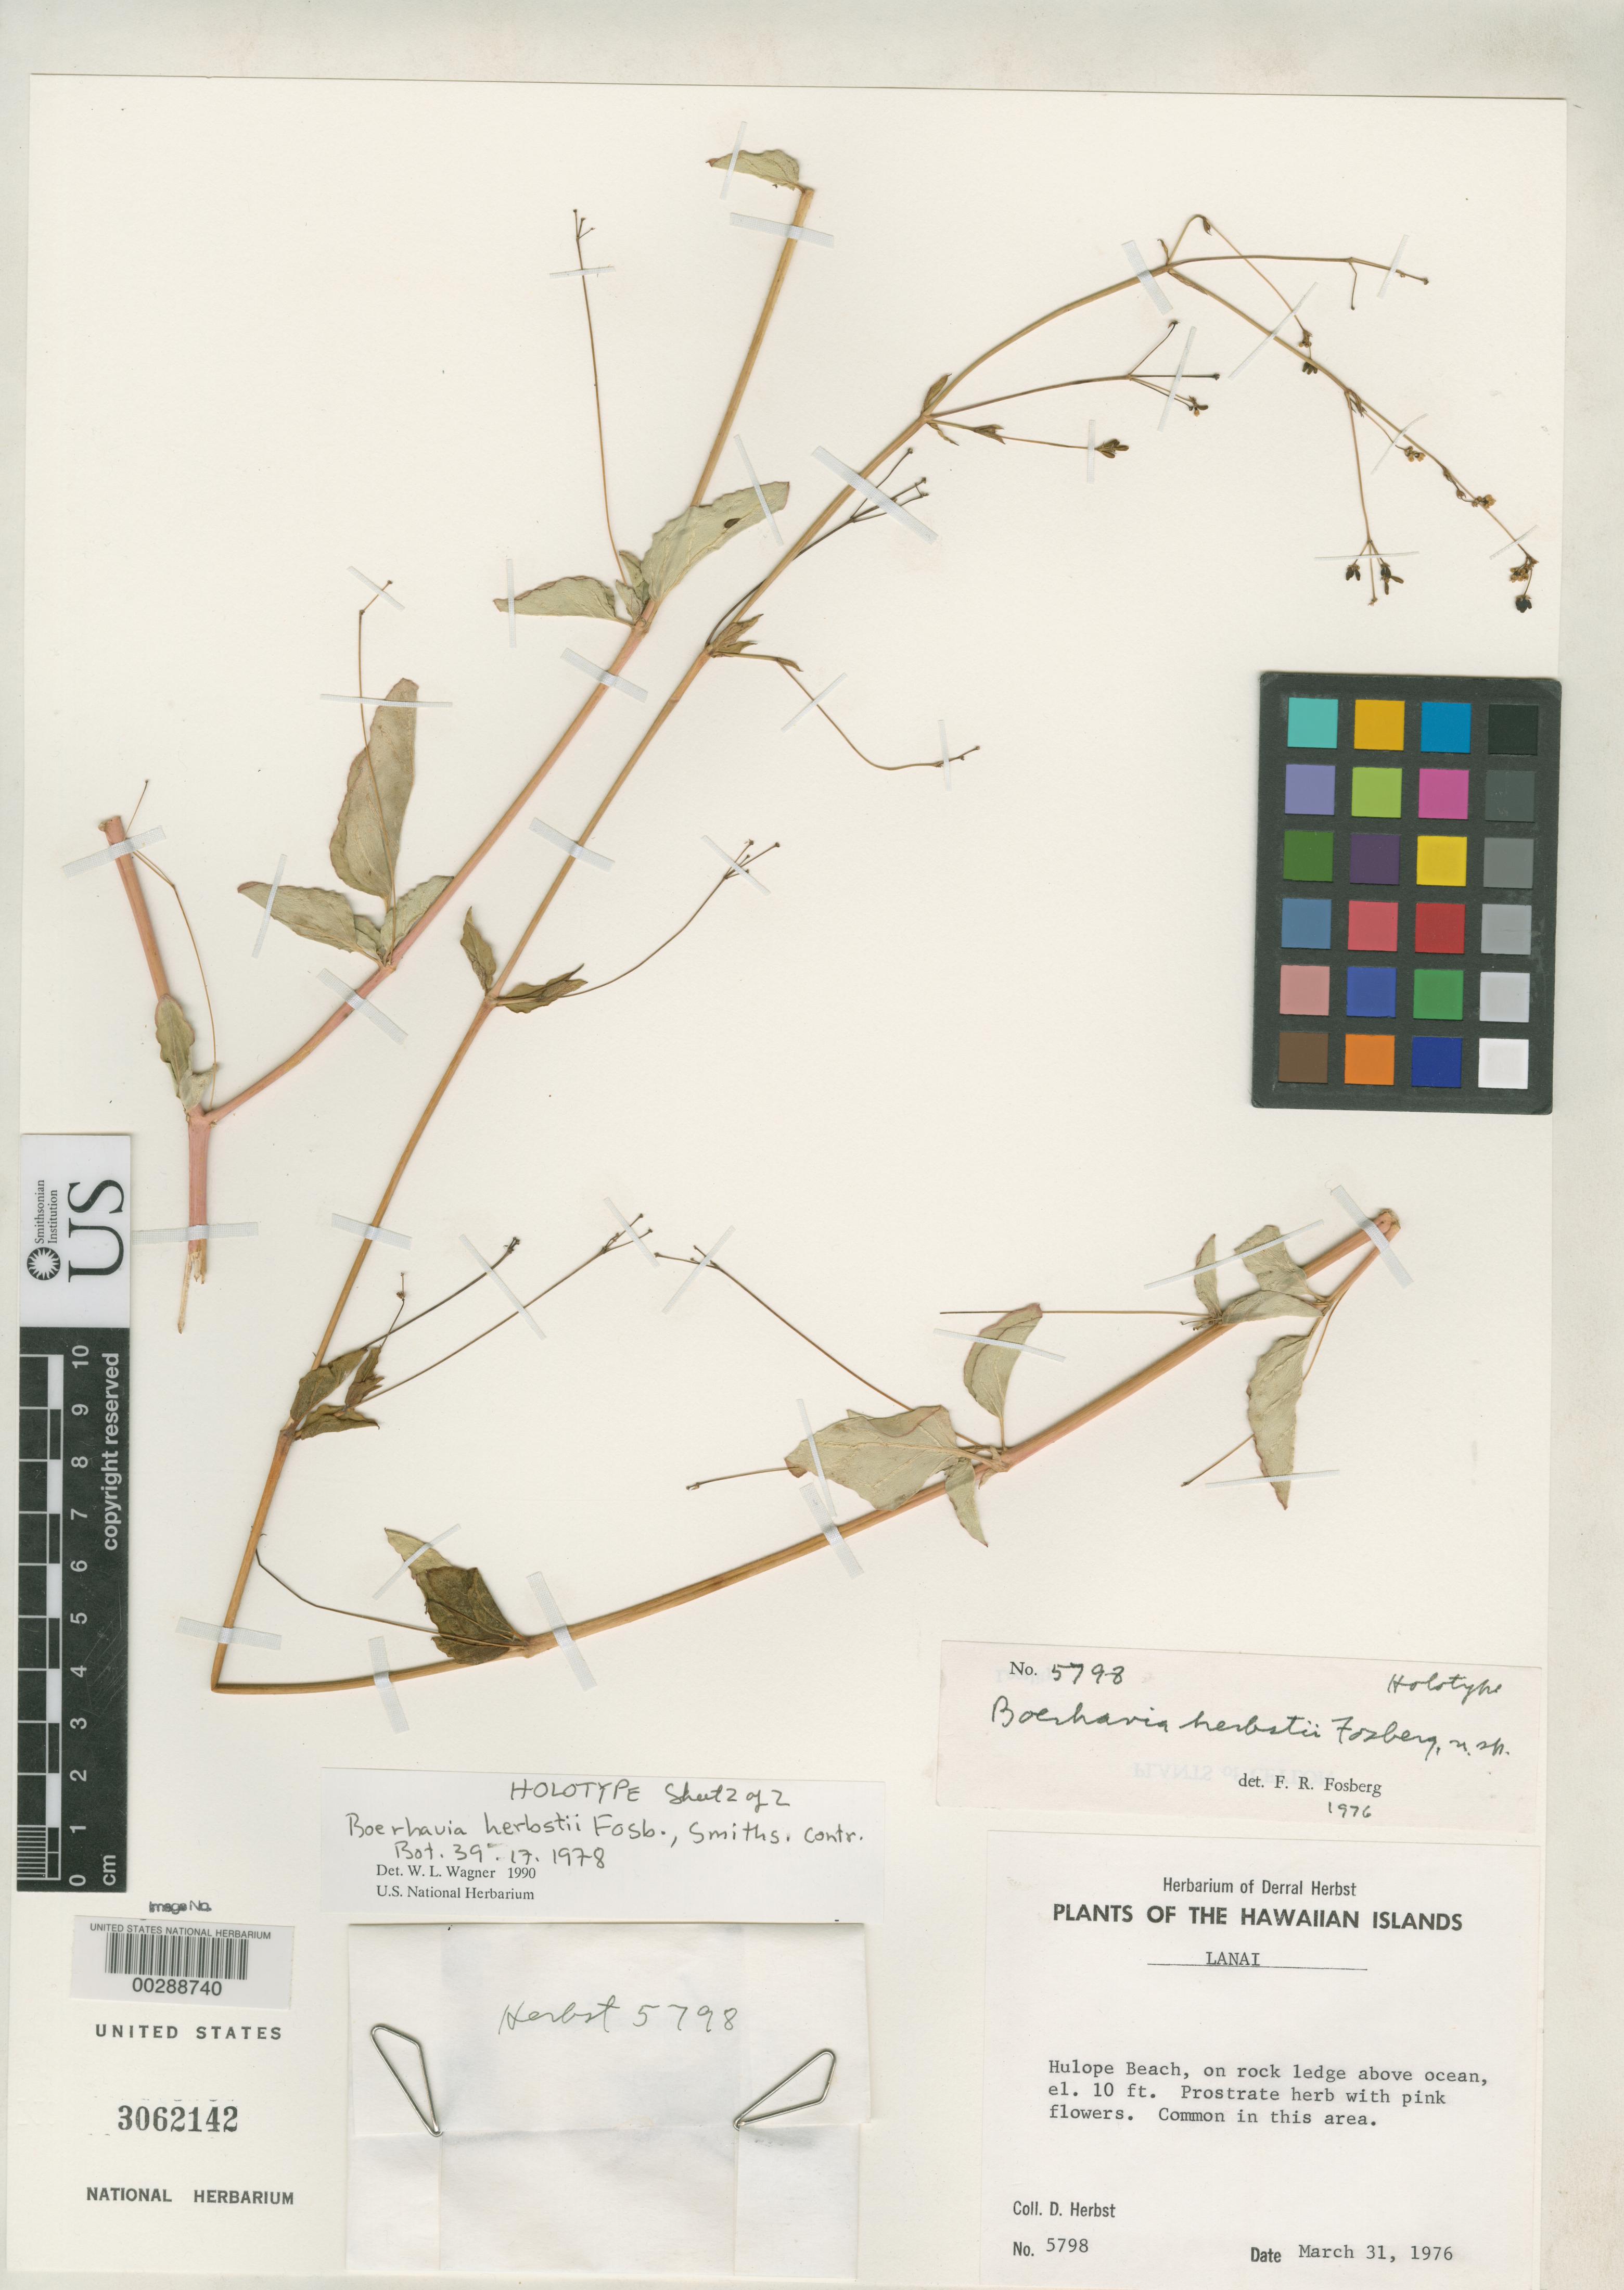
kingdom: Plantae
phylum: Tracheophyta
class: Magnoliopsida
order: Caryophyllales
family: Nyctaginaceae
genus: Boerhavia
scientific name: Boerhavia herbstii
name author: Fosberg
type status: Holotype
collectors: D. R. Herbst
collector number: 5798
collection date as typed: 31 Mar 1976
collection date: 1976-03-31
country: United States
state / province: Hawaii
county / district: Maui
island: Lana'i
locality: Hulopoe Beach, rock ledge above ocean.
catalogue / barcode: US 3062142